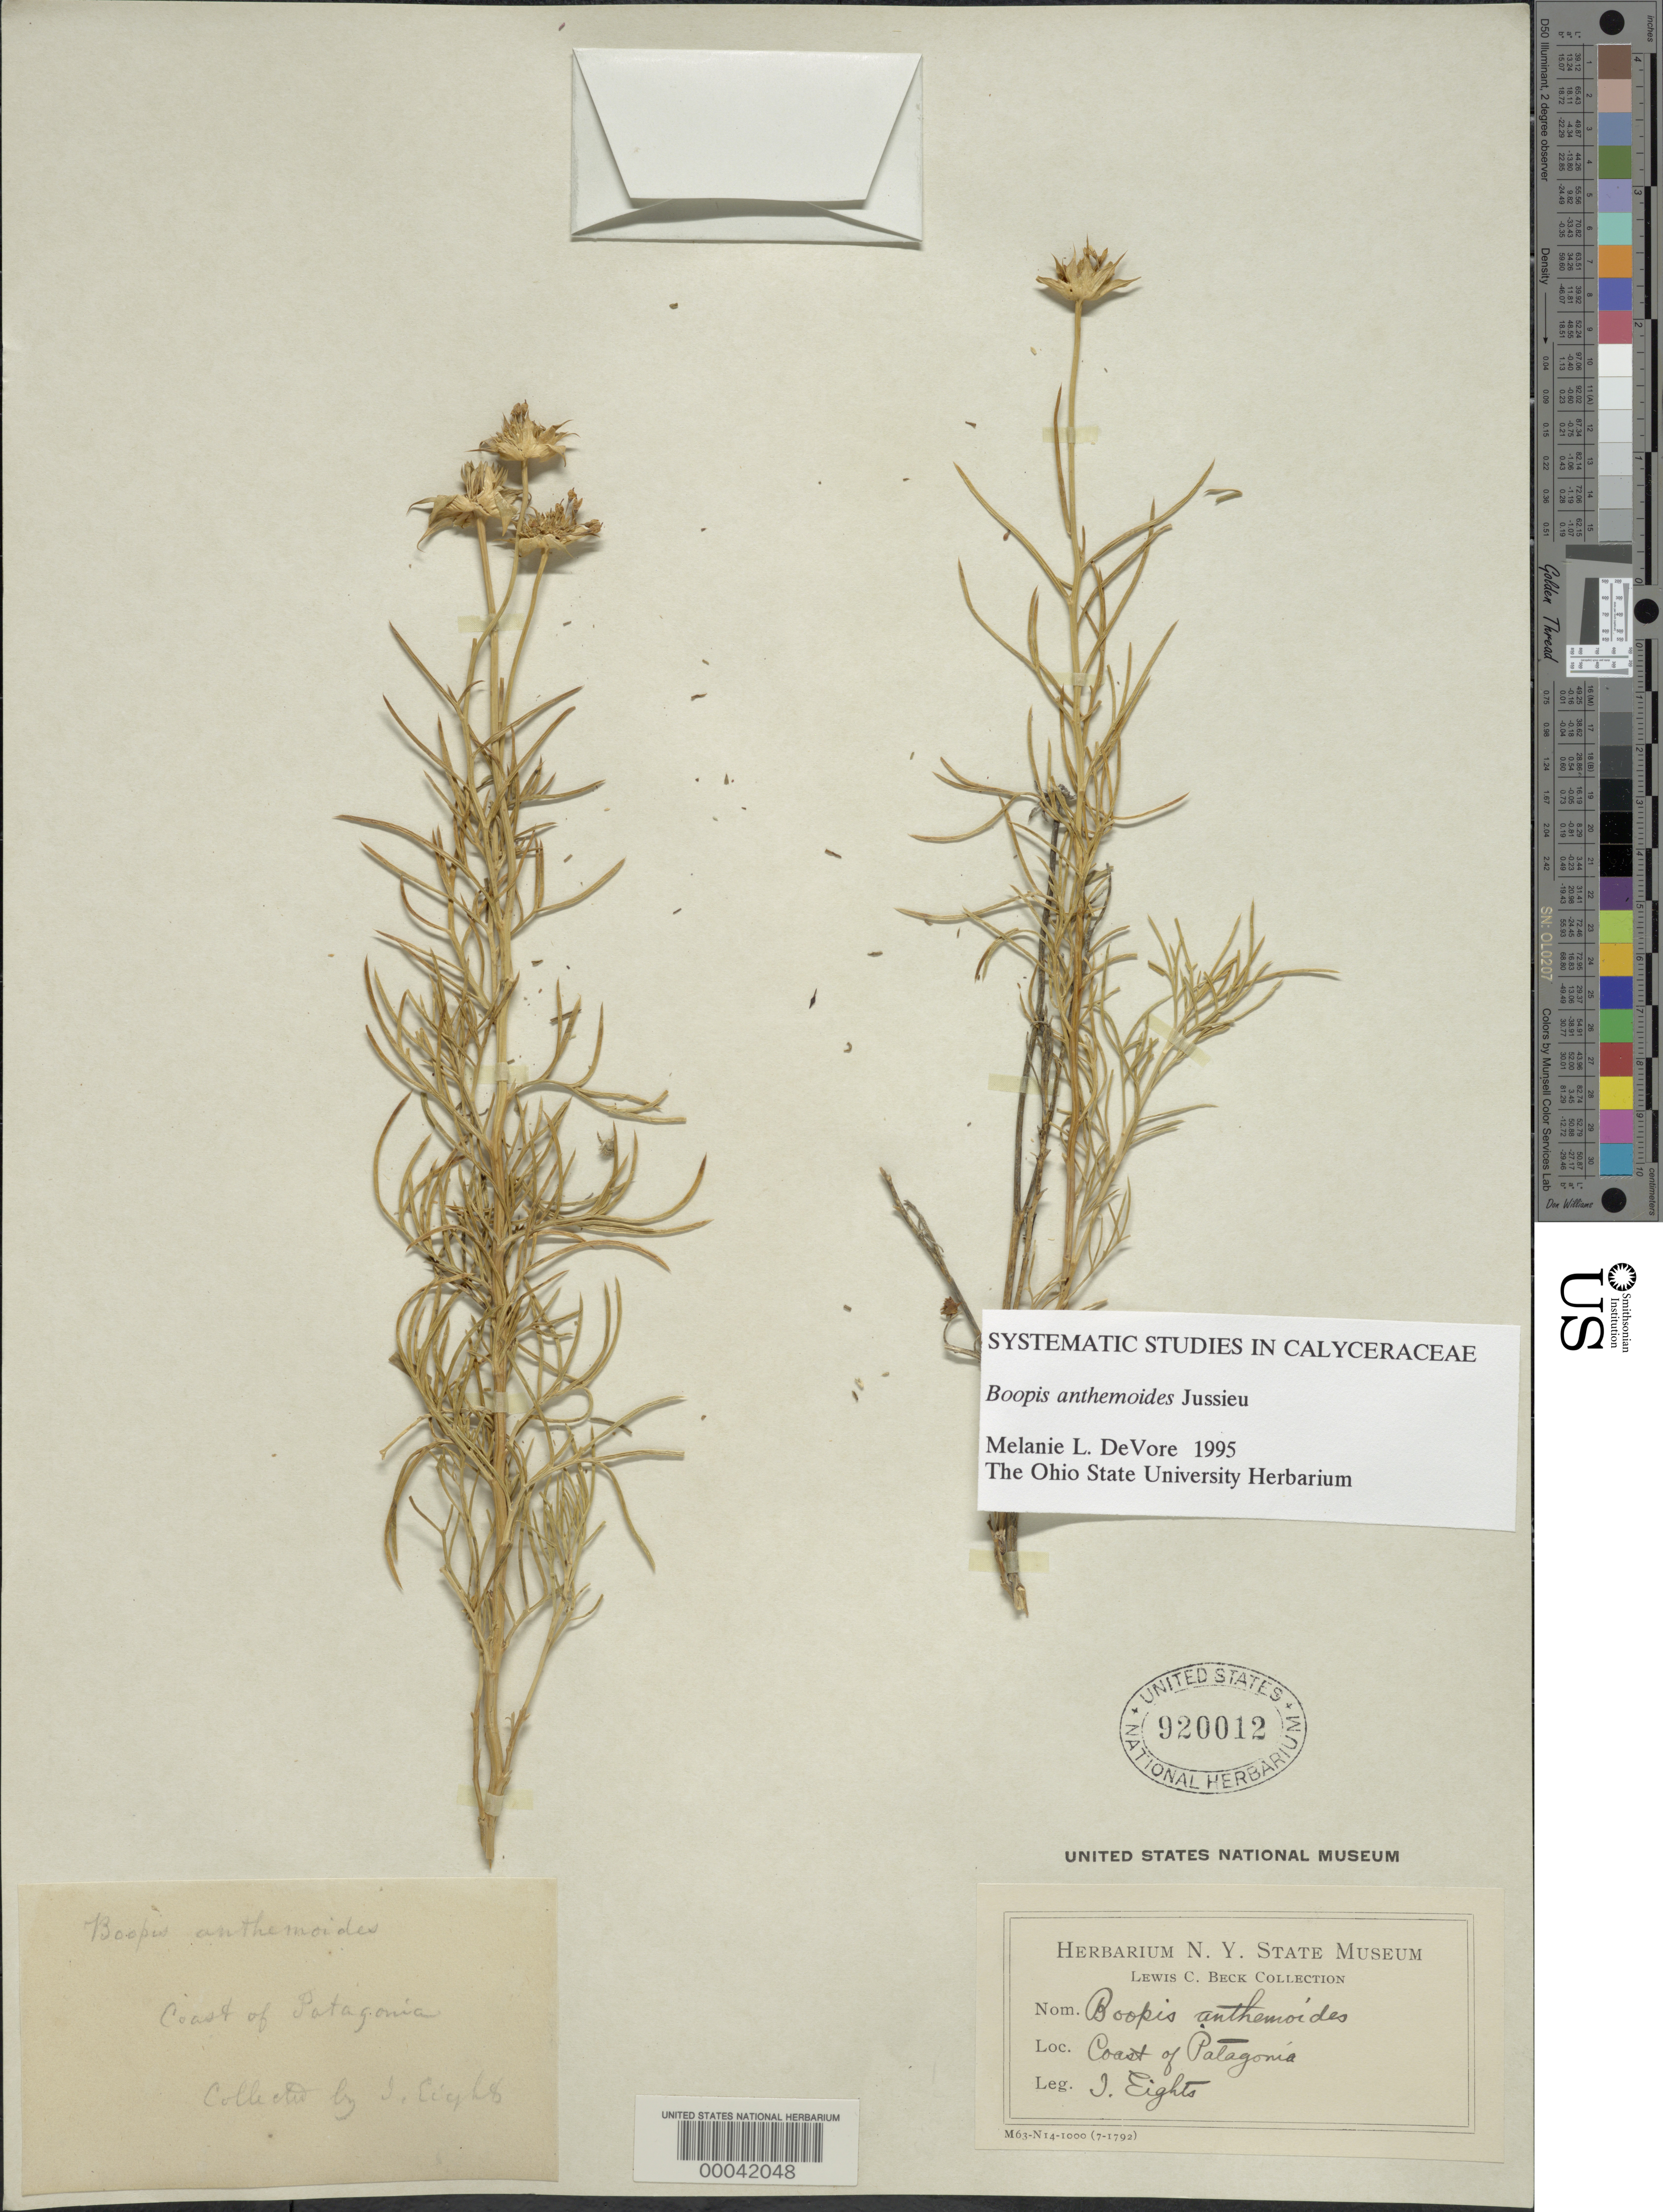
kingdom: Plantae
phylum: Tracheophyta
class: Magnoliopsida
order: Asterales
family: Calyceraceae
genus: Boopis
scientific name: Boopis anthemoides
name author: Juss.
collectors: I. Eights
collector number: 8725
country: Argentina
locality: Coast of Patagonia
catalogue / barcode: US 920012